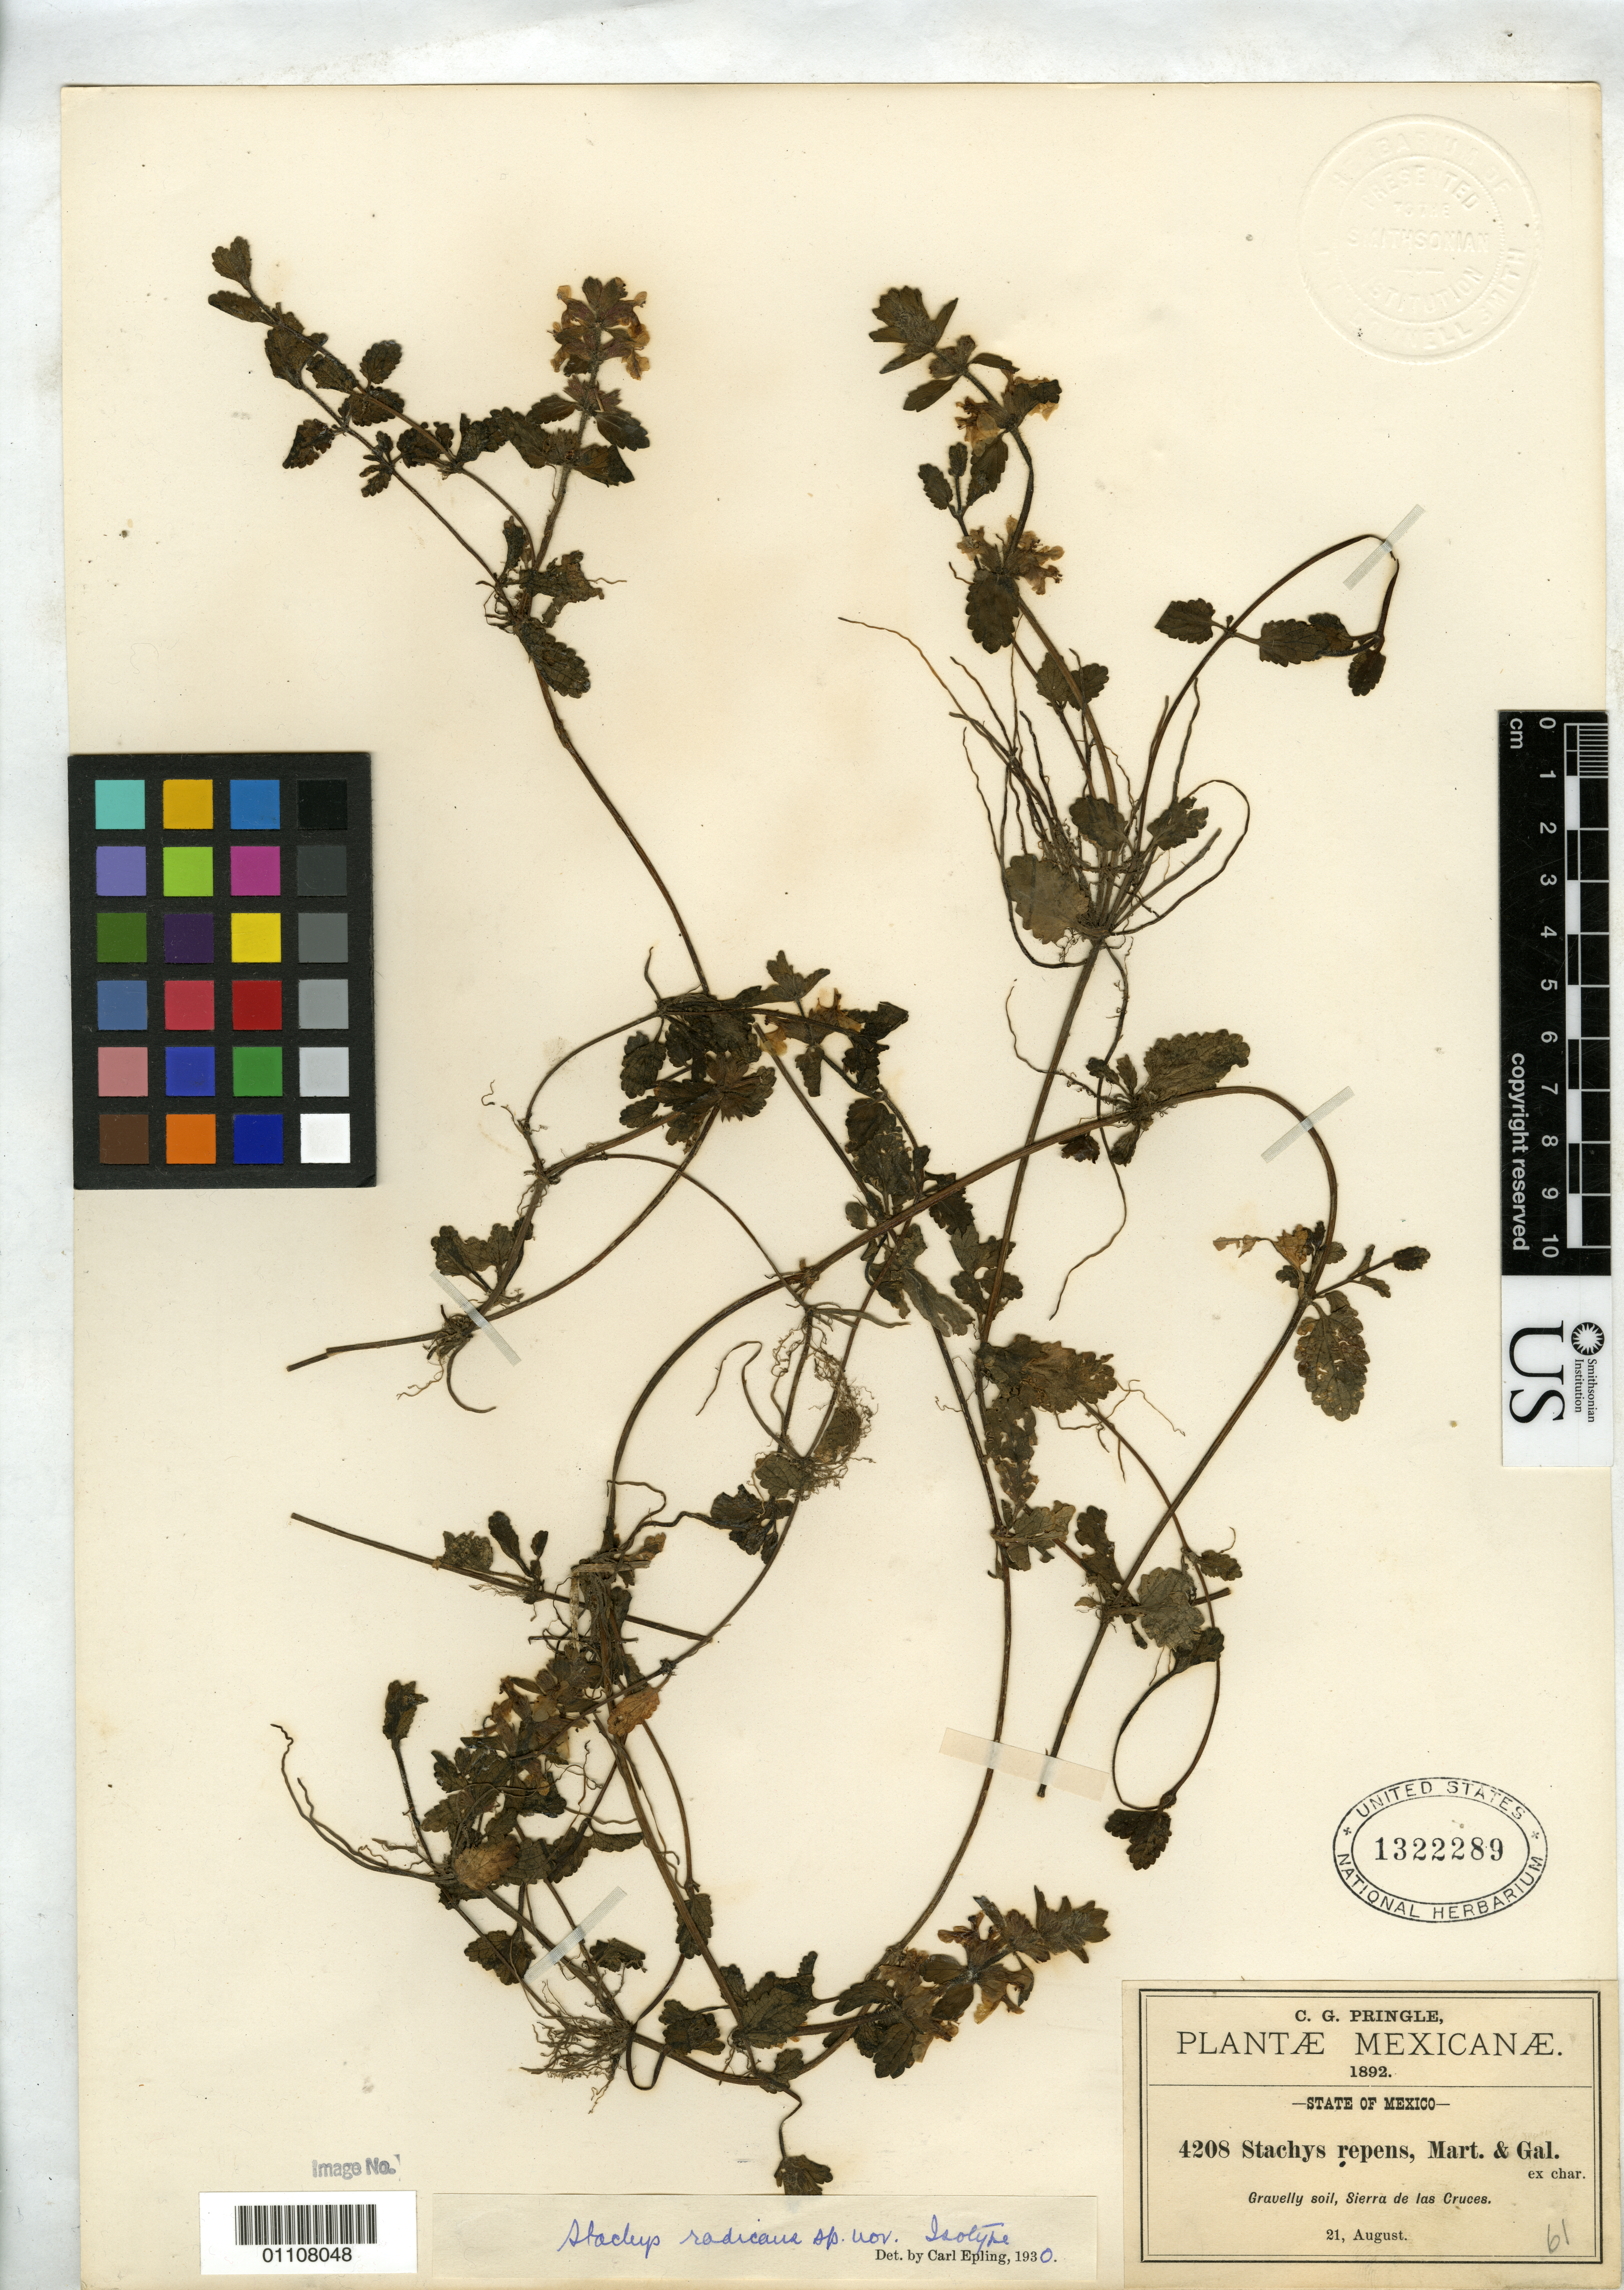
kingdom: Plantae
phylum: Tracheophyta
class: Magnoliopsida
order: Lamiales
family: Lamiaceae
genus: Stachys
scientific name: Stachys radicans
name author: Epling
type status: Isotype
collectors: C. G. Pringle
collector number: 4208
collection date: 1892-08-21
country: Mexico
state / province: México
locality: sierra de la Cruces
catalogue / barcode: US 1322289